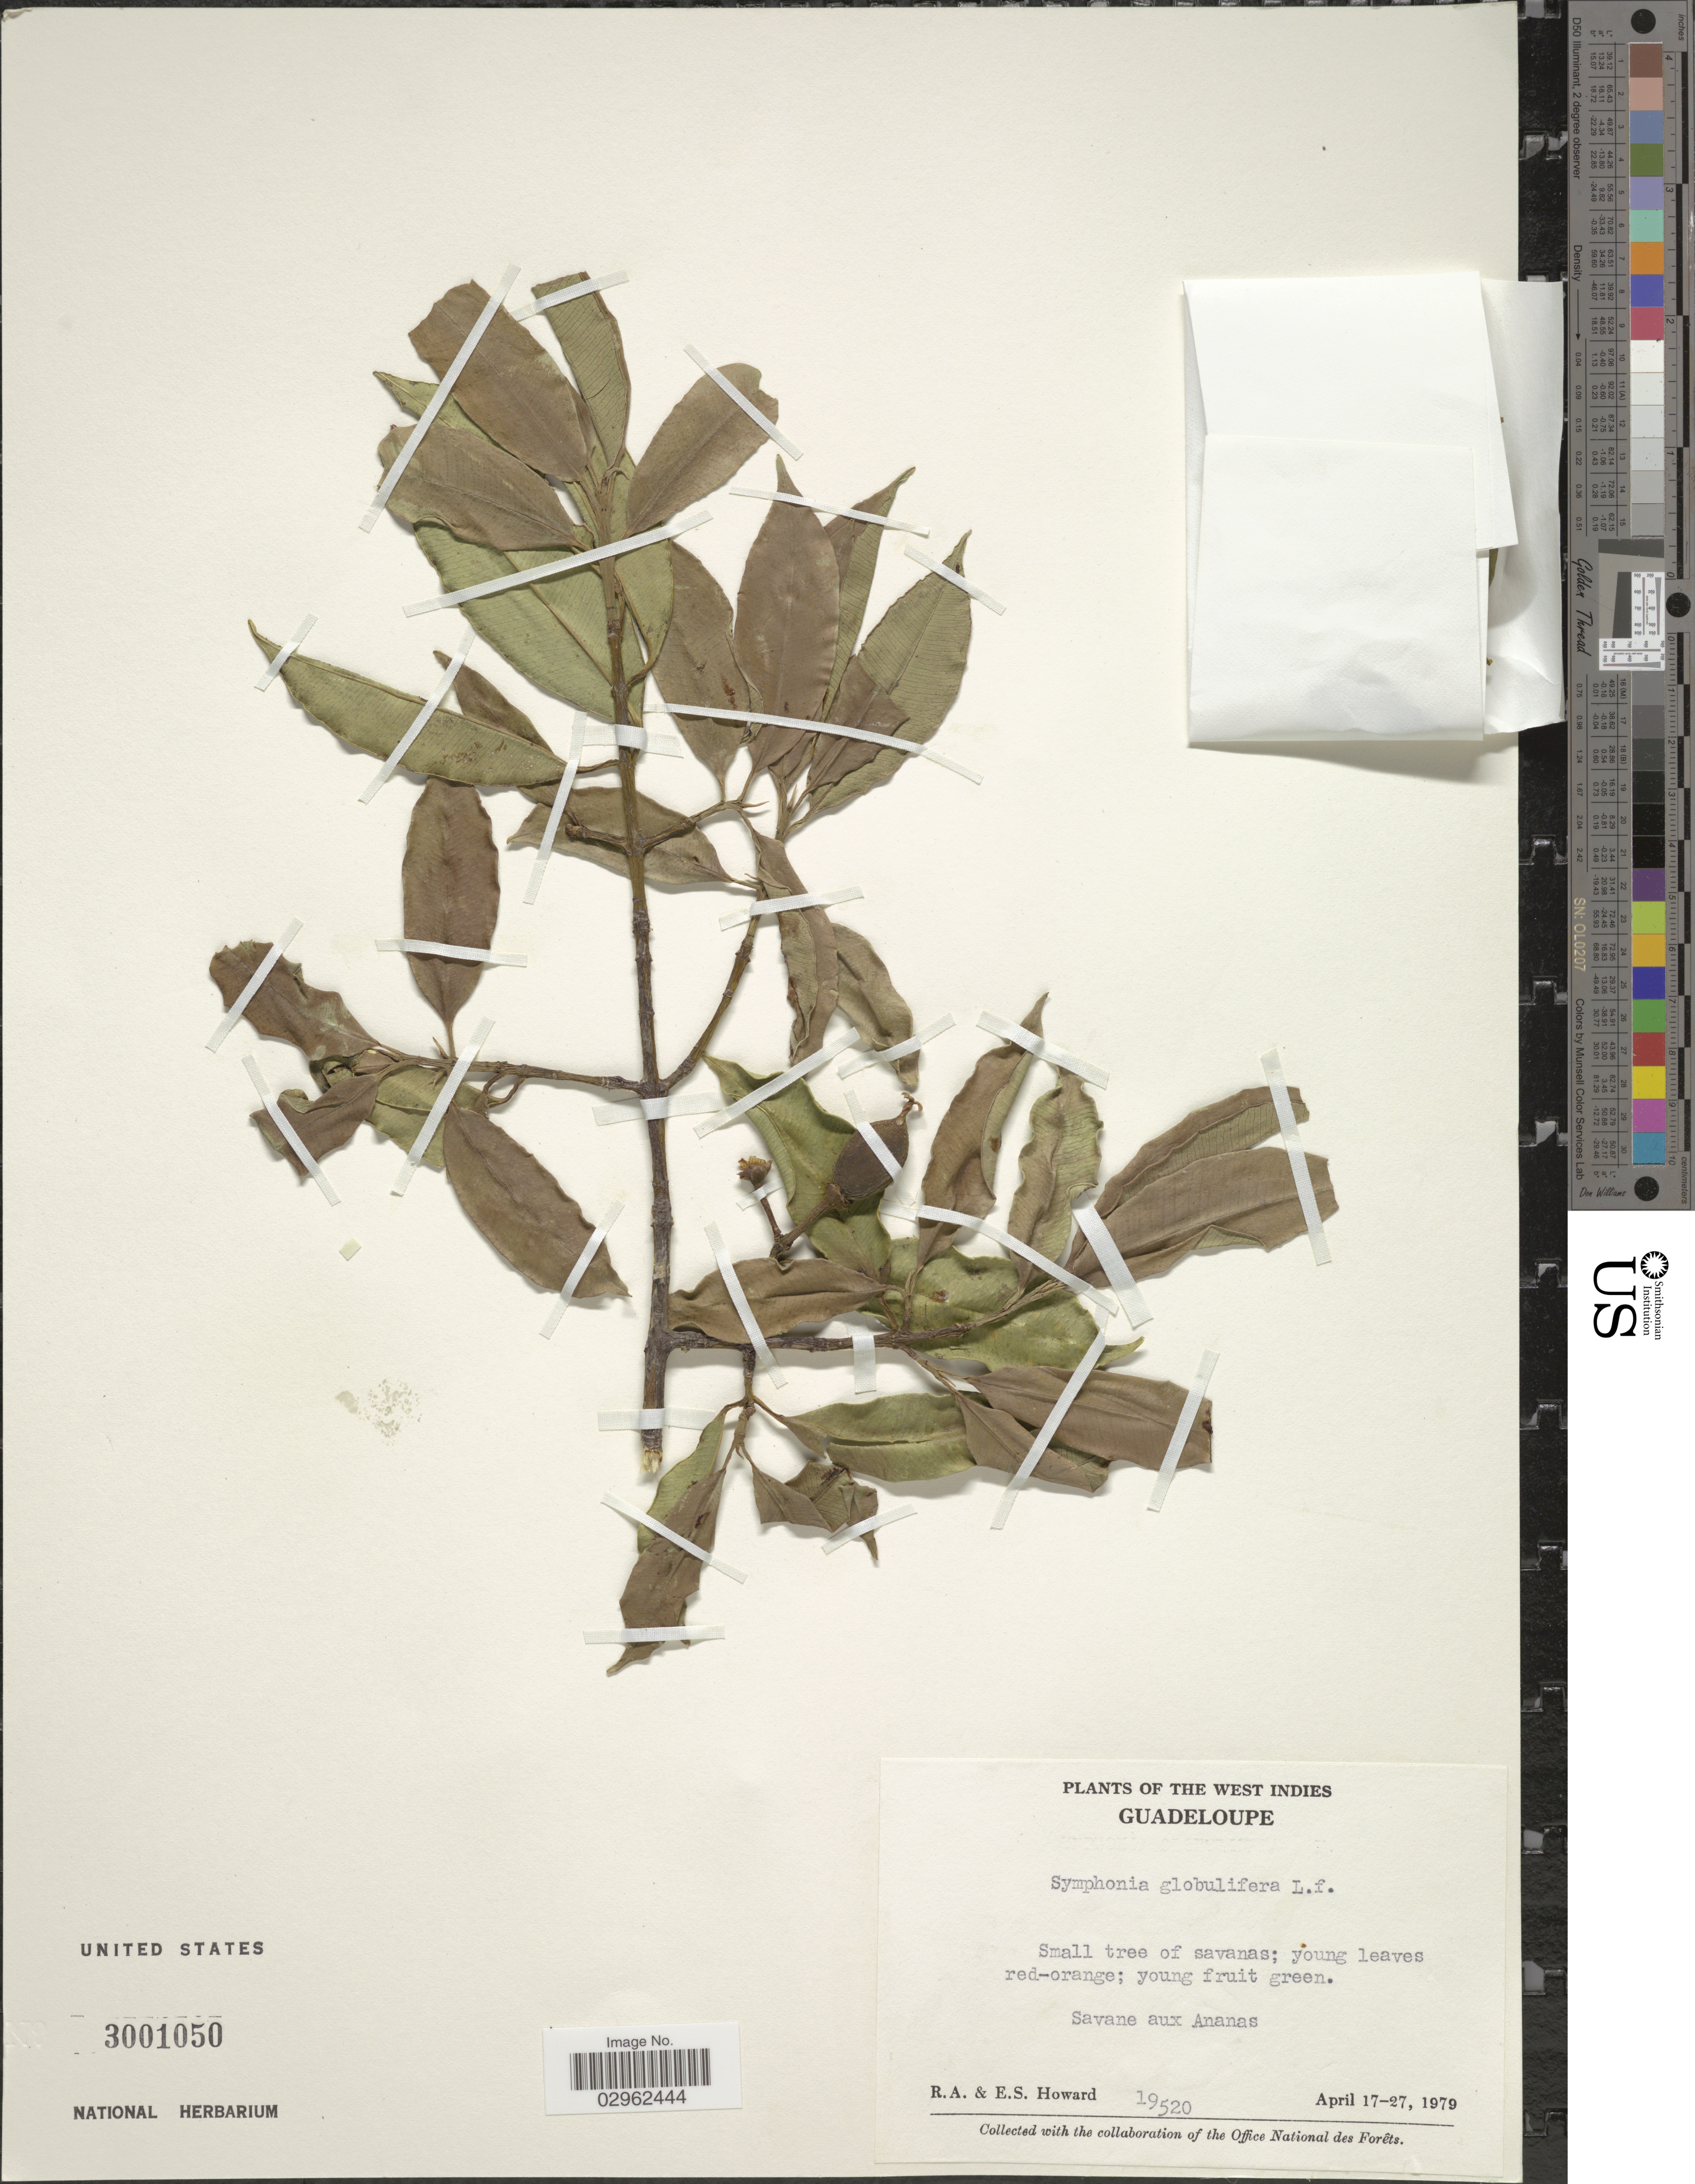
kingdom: Plantae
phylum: Tracheophyta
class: Magnoliopsida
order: Malpighiales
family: Clusiaceae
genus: Symphonia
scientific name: Symphonia globulifera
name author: L. f.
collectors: R. A. Howard & E. S. Howard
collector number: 19520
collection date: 1979-04-17/1979-04-27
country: Guadeloupe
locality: The West Indies. Savane aux Ananas.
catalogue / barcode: US 3001050